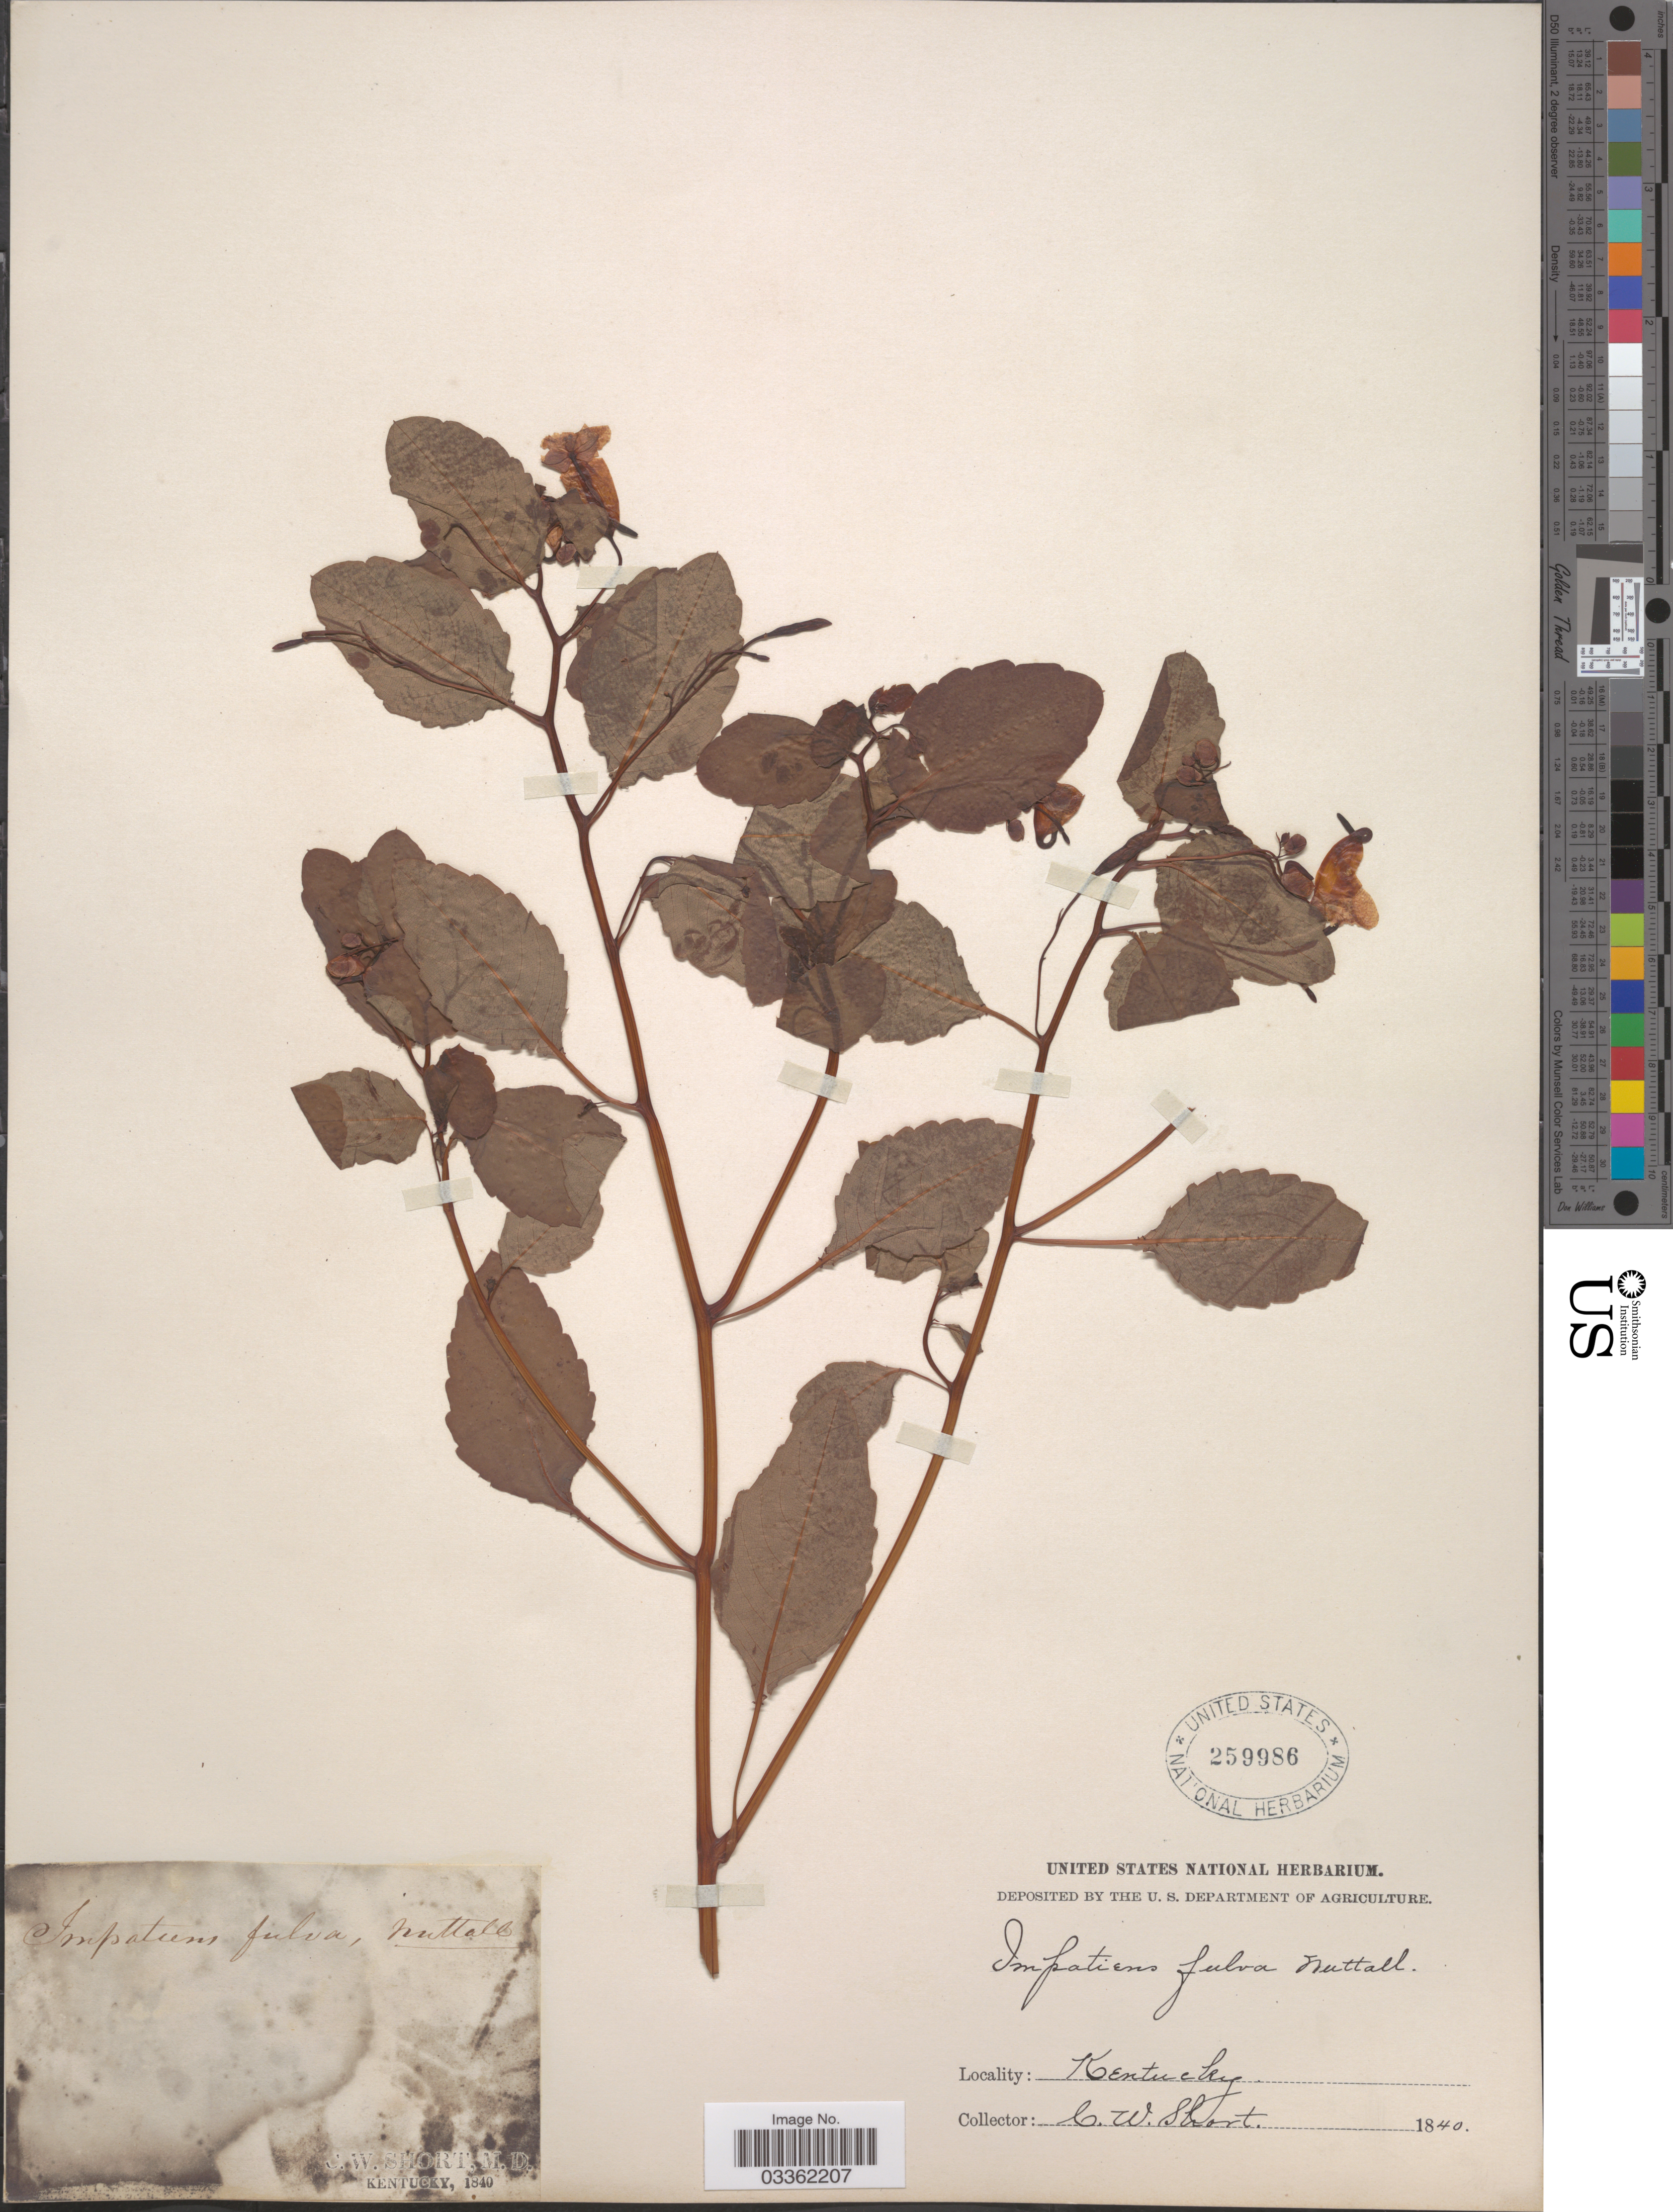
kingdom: Plantae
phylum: Tracheophyta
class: Magnoliopsida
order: Ericales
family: Balsaminaceae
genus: Impatiens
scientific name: Impatiens capensis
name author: Meerb.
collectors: C. W. Short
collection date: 1840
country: United States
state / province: Kentucky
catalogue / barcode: US 259986